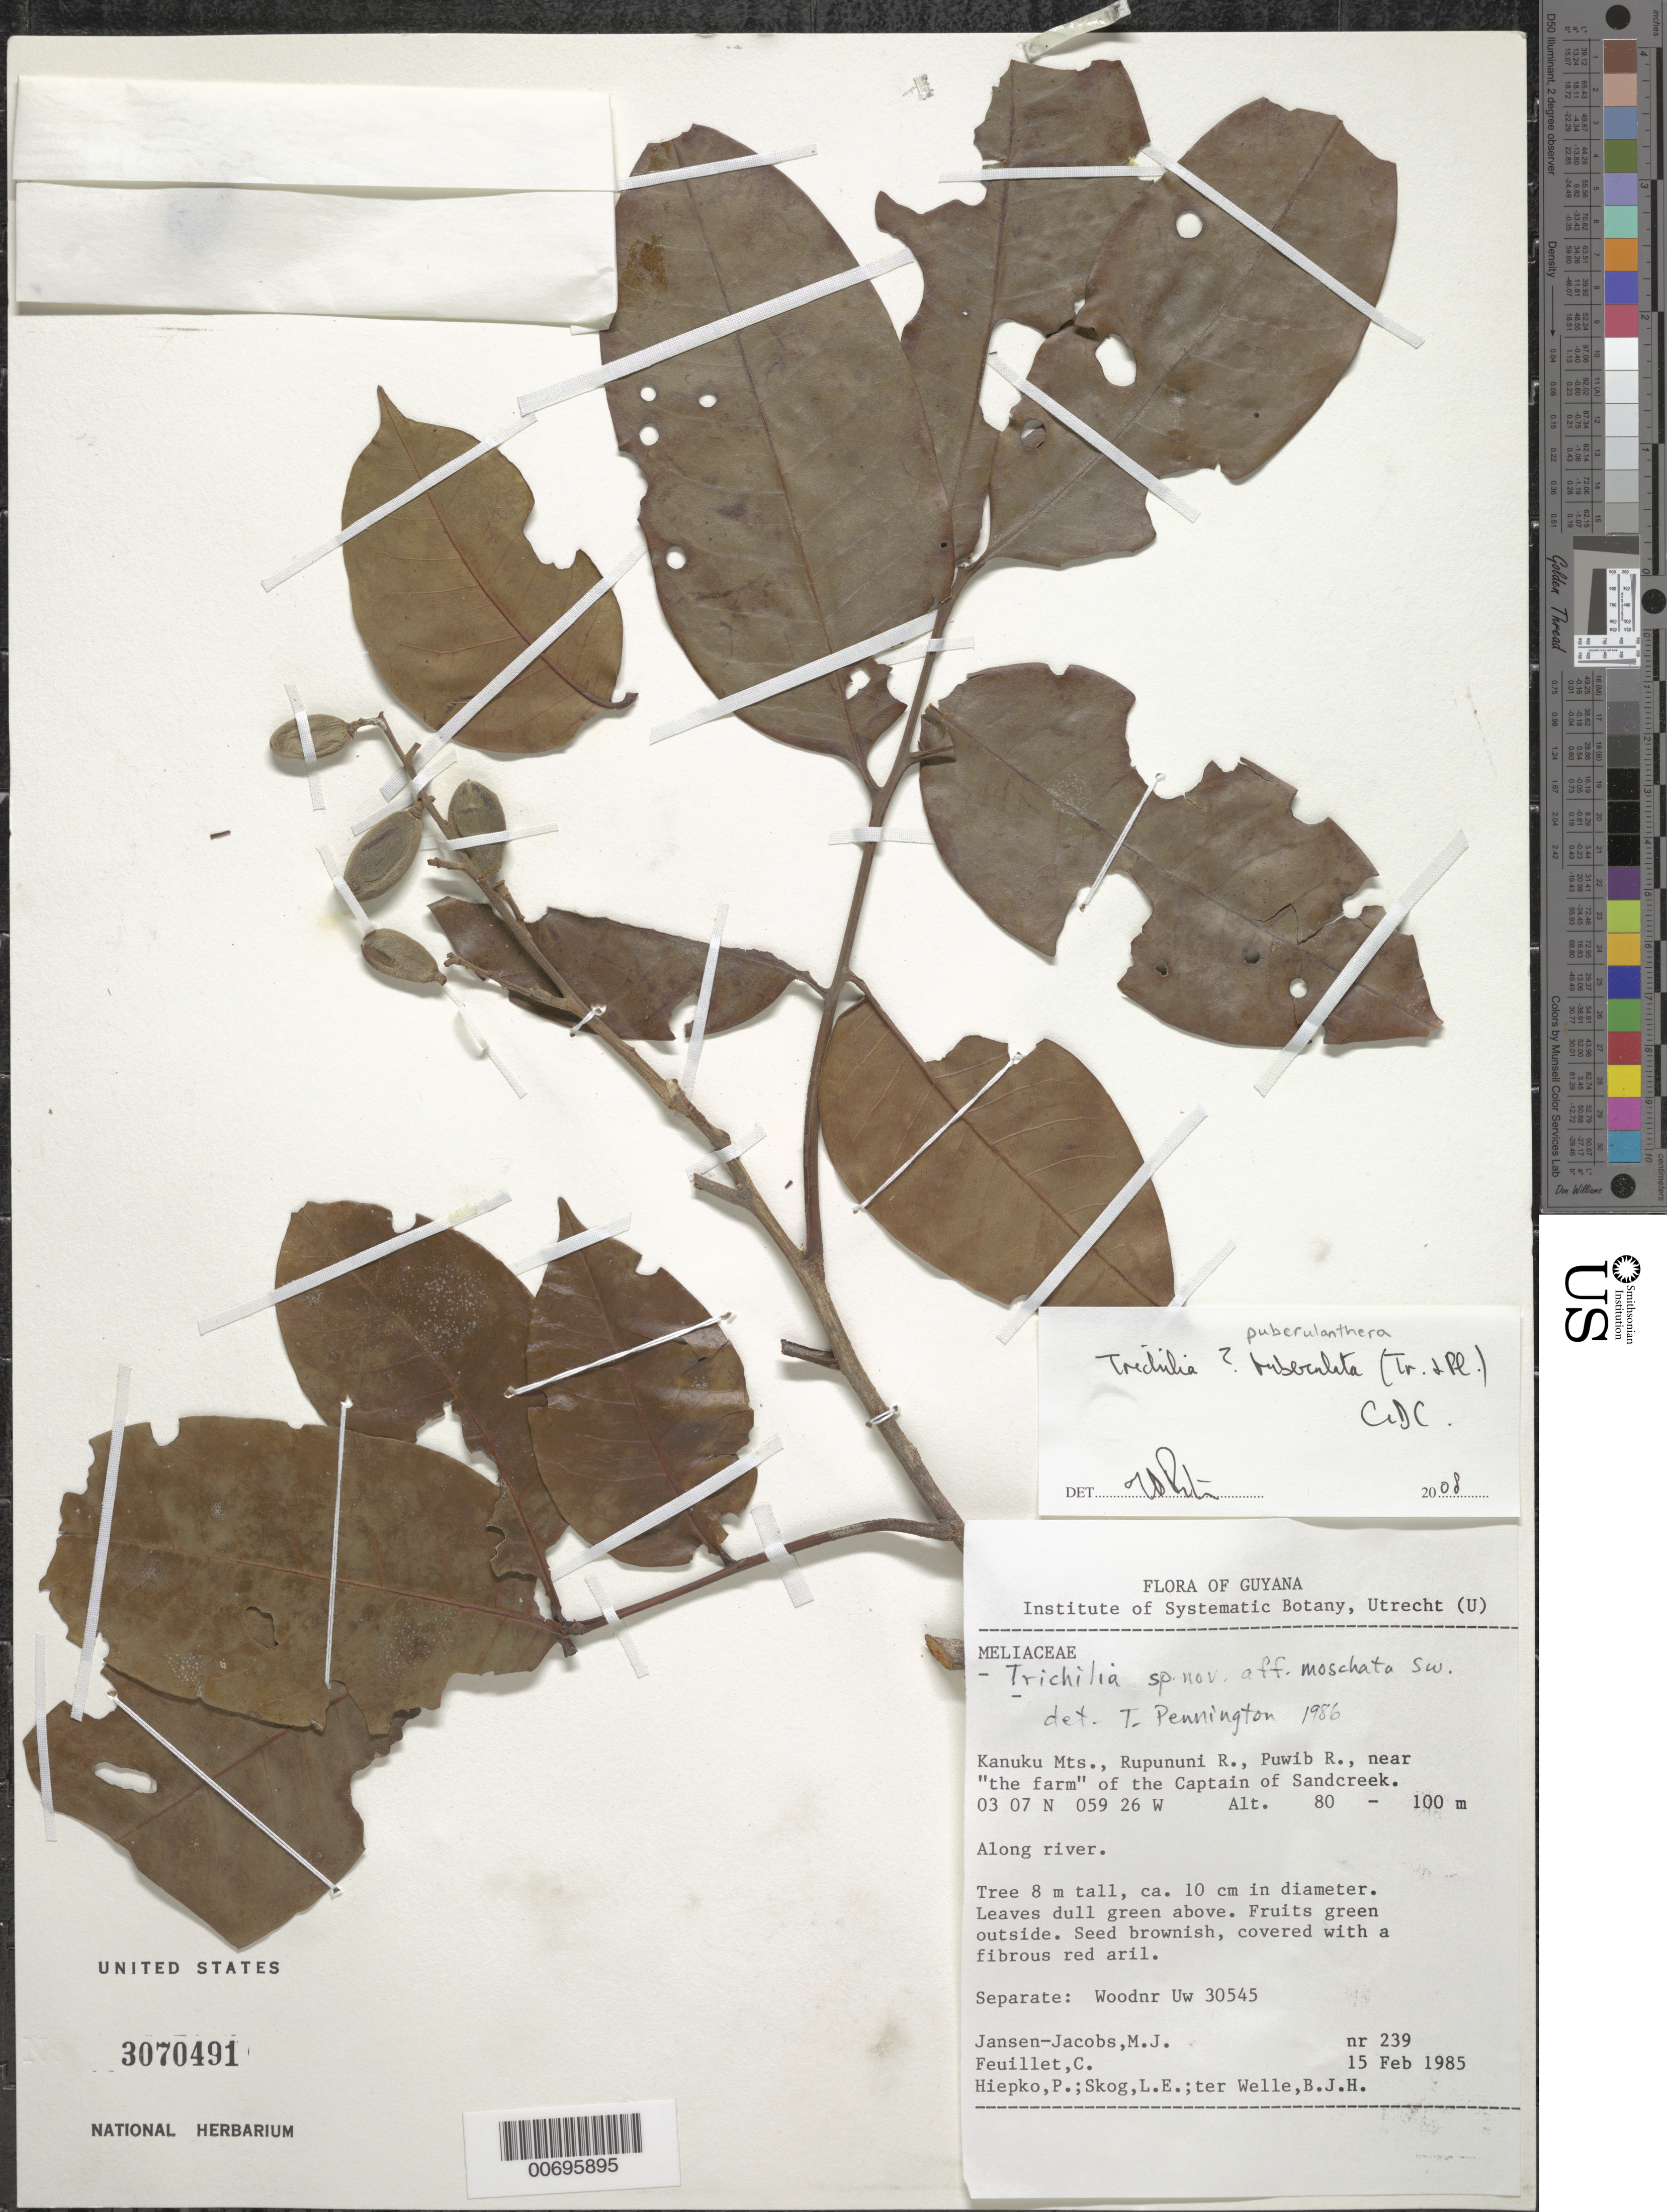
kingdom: Plantae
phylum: Tracheophyta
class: Magnoliopsida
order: Sapindales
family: Meliaceae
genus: Trichilia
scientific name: Trichilia moschata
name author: Sw.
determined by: Pennington, T. D., (K)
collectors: M. J. Jansen-Jacobs, C. Feuillet, P. H. Hiepko, L. E. Skog & B. Welle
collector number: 239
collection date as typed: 15-Feb-85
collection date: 1985-02-15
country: Guyana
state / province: U. Takutu-U. Essequibo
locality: Kanuku Mts., Rupununi R., Puwib R. near "the farm" of the Captain of Sandcreek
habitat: Along river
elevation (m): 80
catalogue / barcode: US 3070491